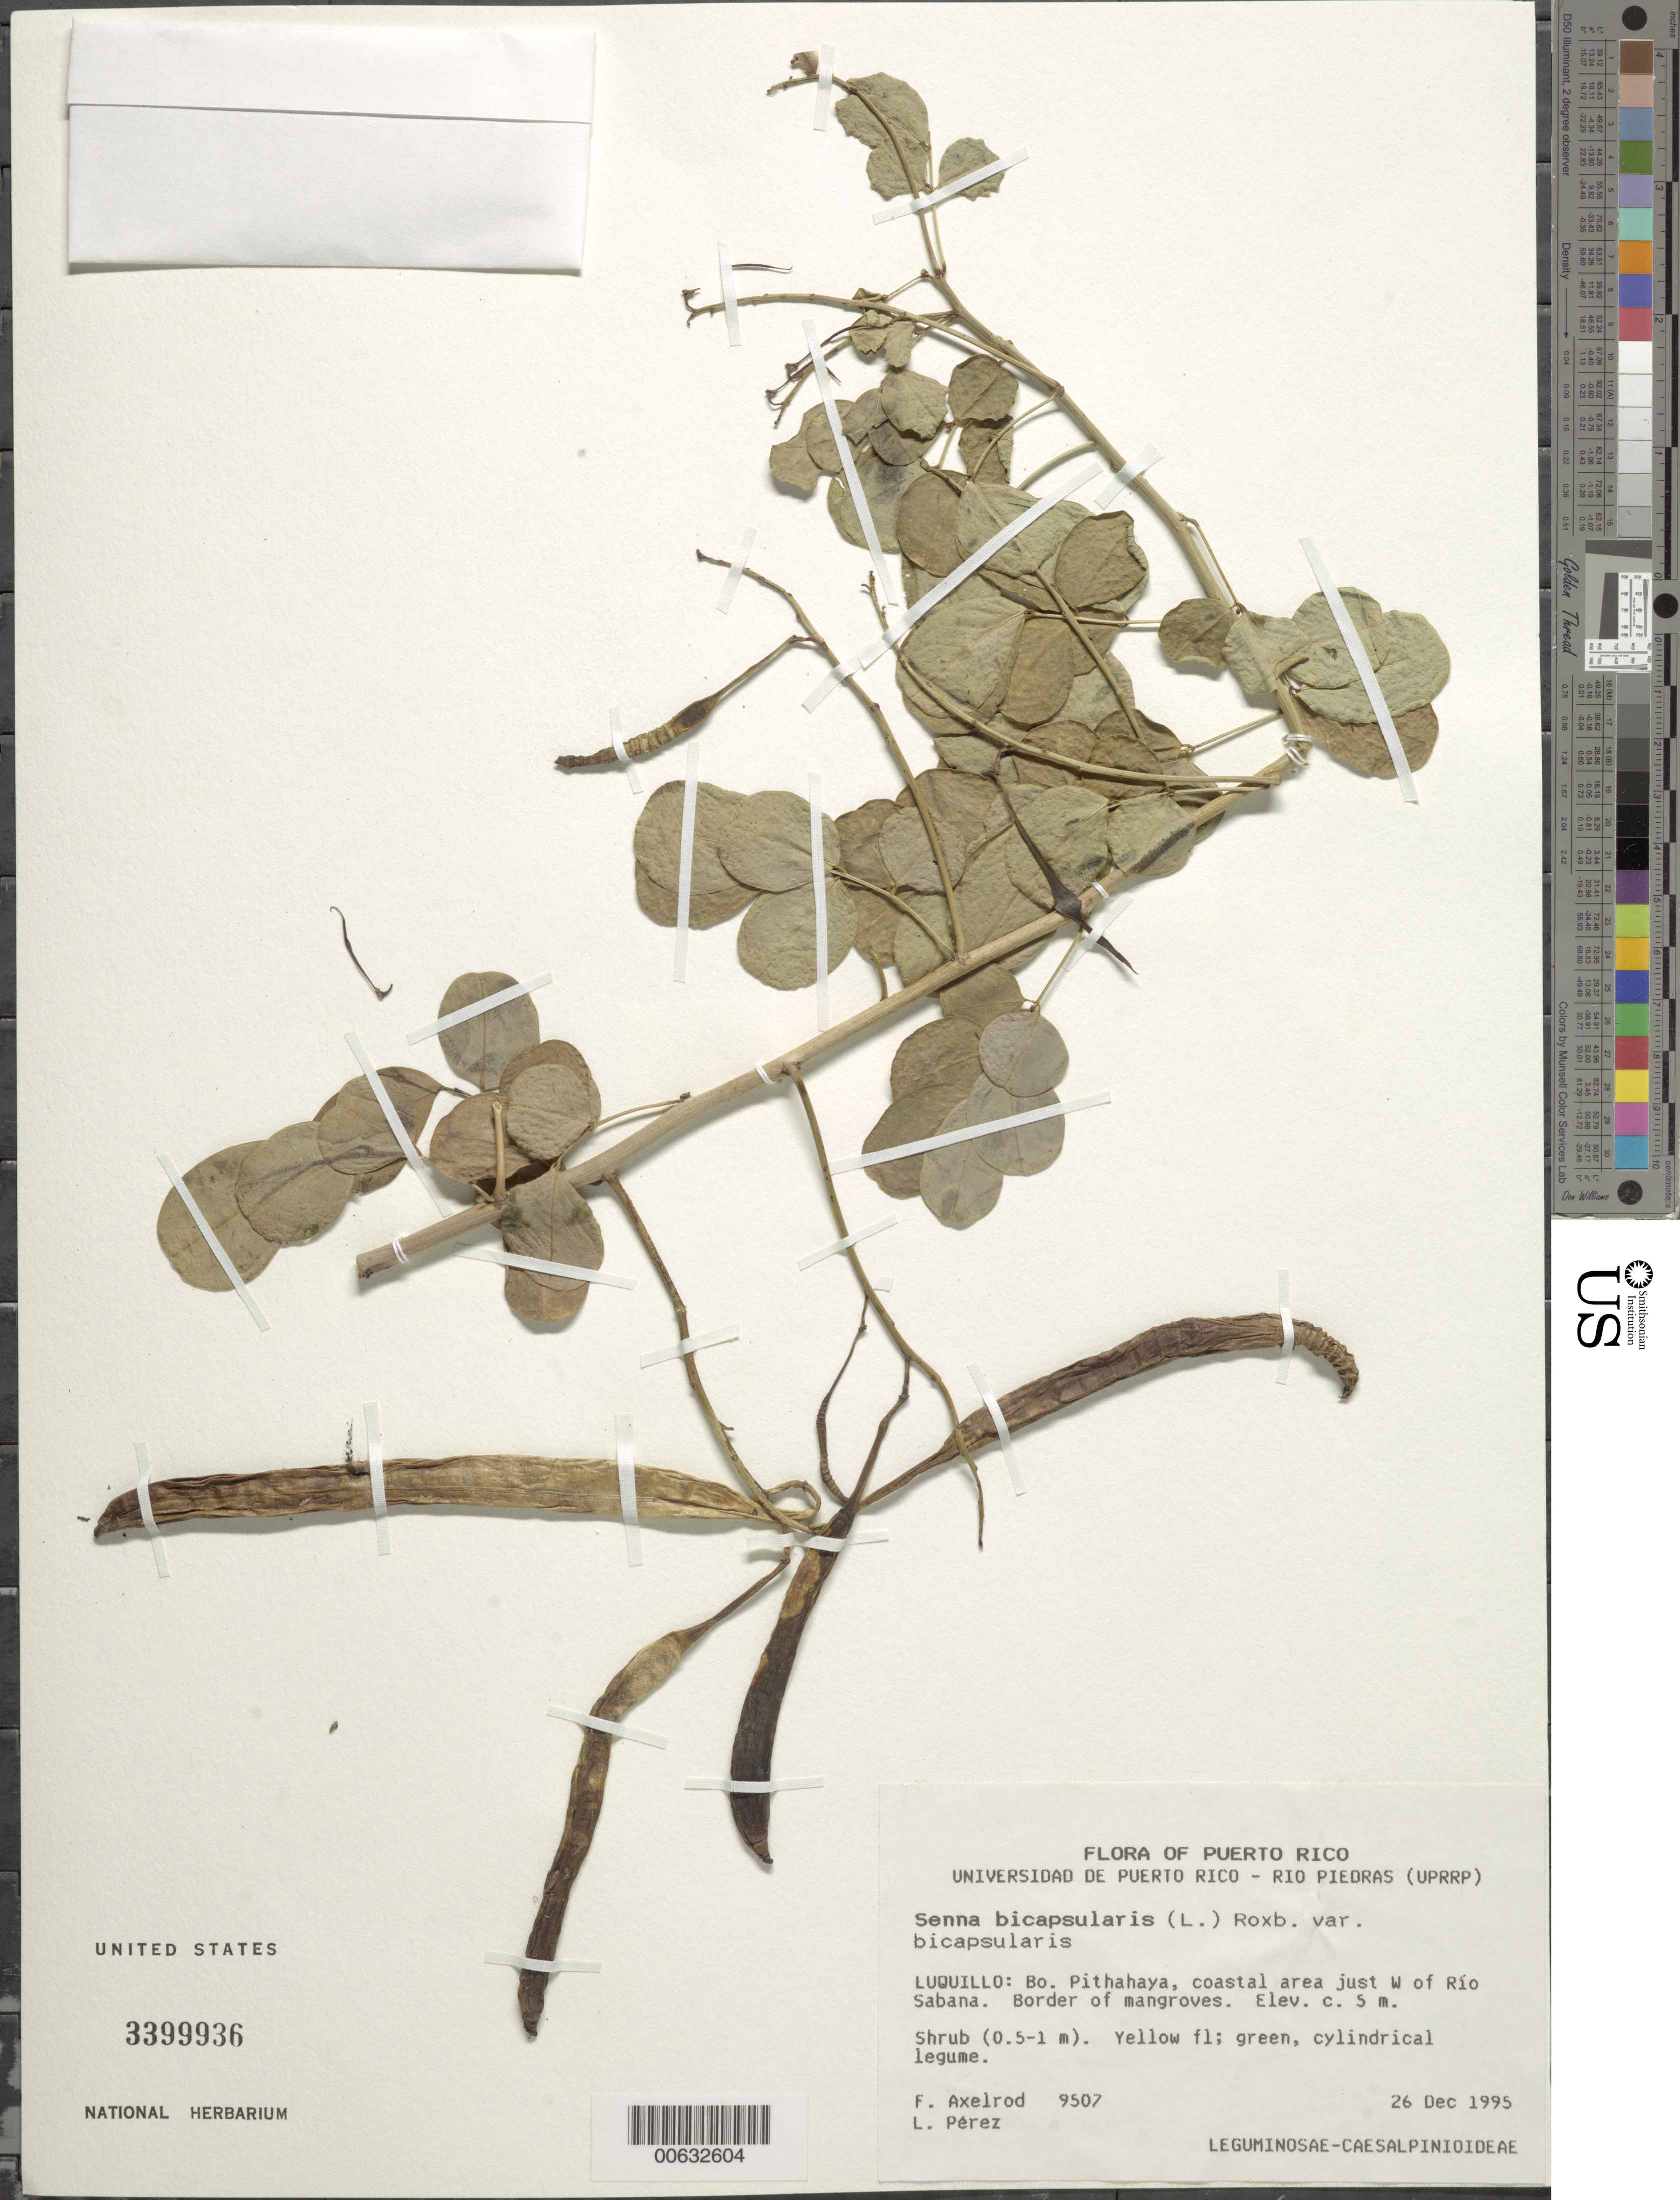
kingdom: Plantae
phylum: Tracheophyta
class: Magnoliopsida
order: Fabales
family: Fabaceae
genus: Senna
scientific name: Senna bicapsularis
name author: (L.) Roxb.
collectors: F. S. Axelrod & L. Pérez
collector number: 9507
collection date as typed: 26 Dec 1995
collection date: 1995-12-26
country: Puerto Rico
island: Greater Antilles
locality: Luquillo: Bo. Pithahaya, coastal area just W of Río Sabana.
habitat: Border of mangroves.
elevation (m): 5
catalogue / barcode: US 3399936